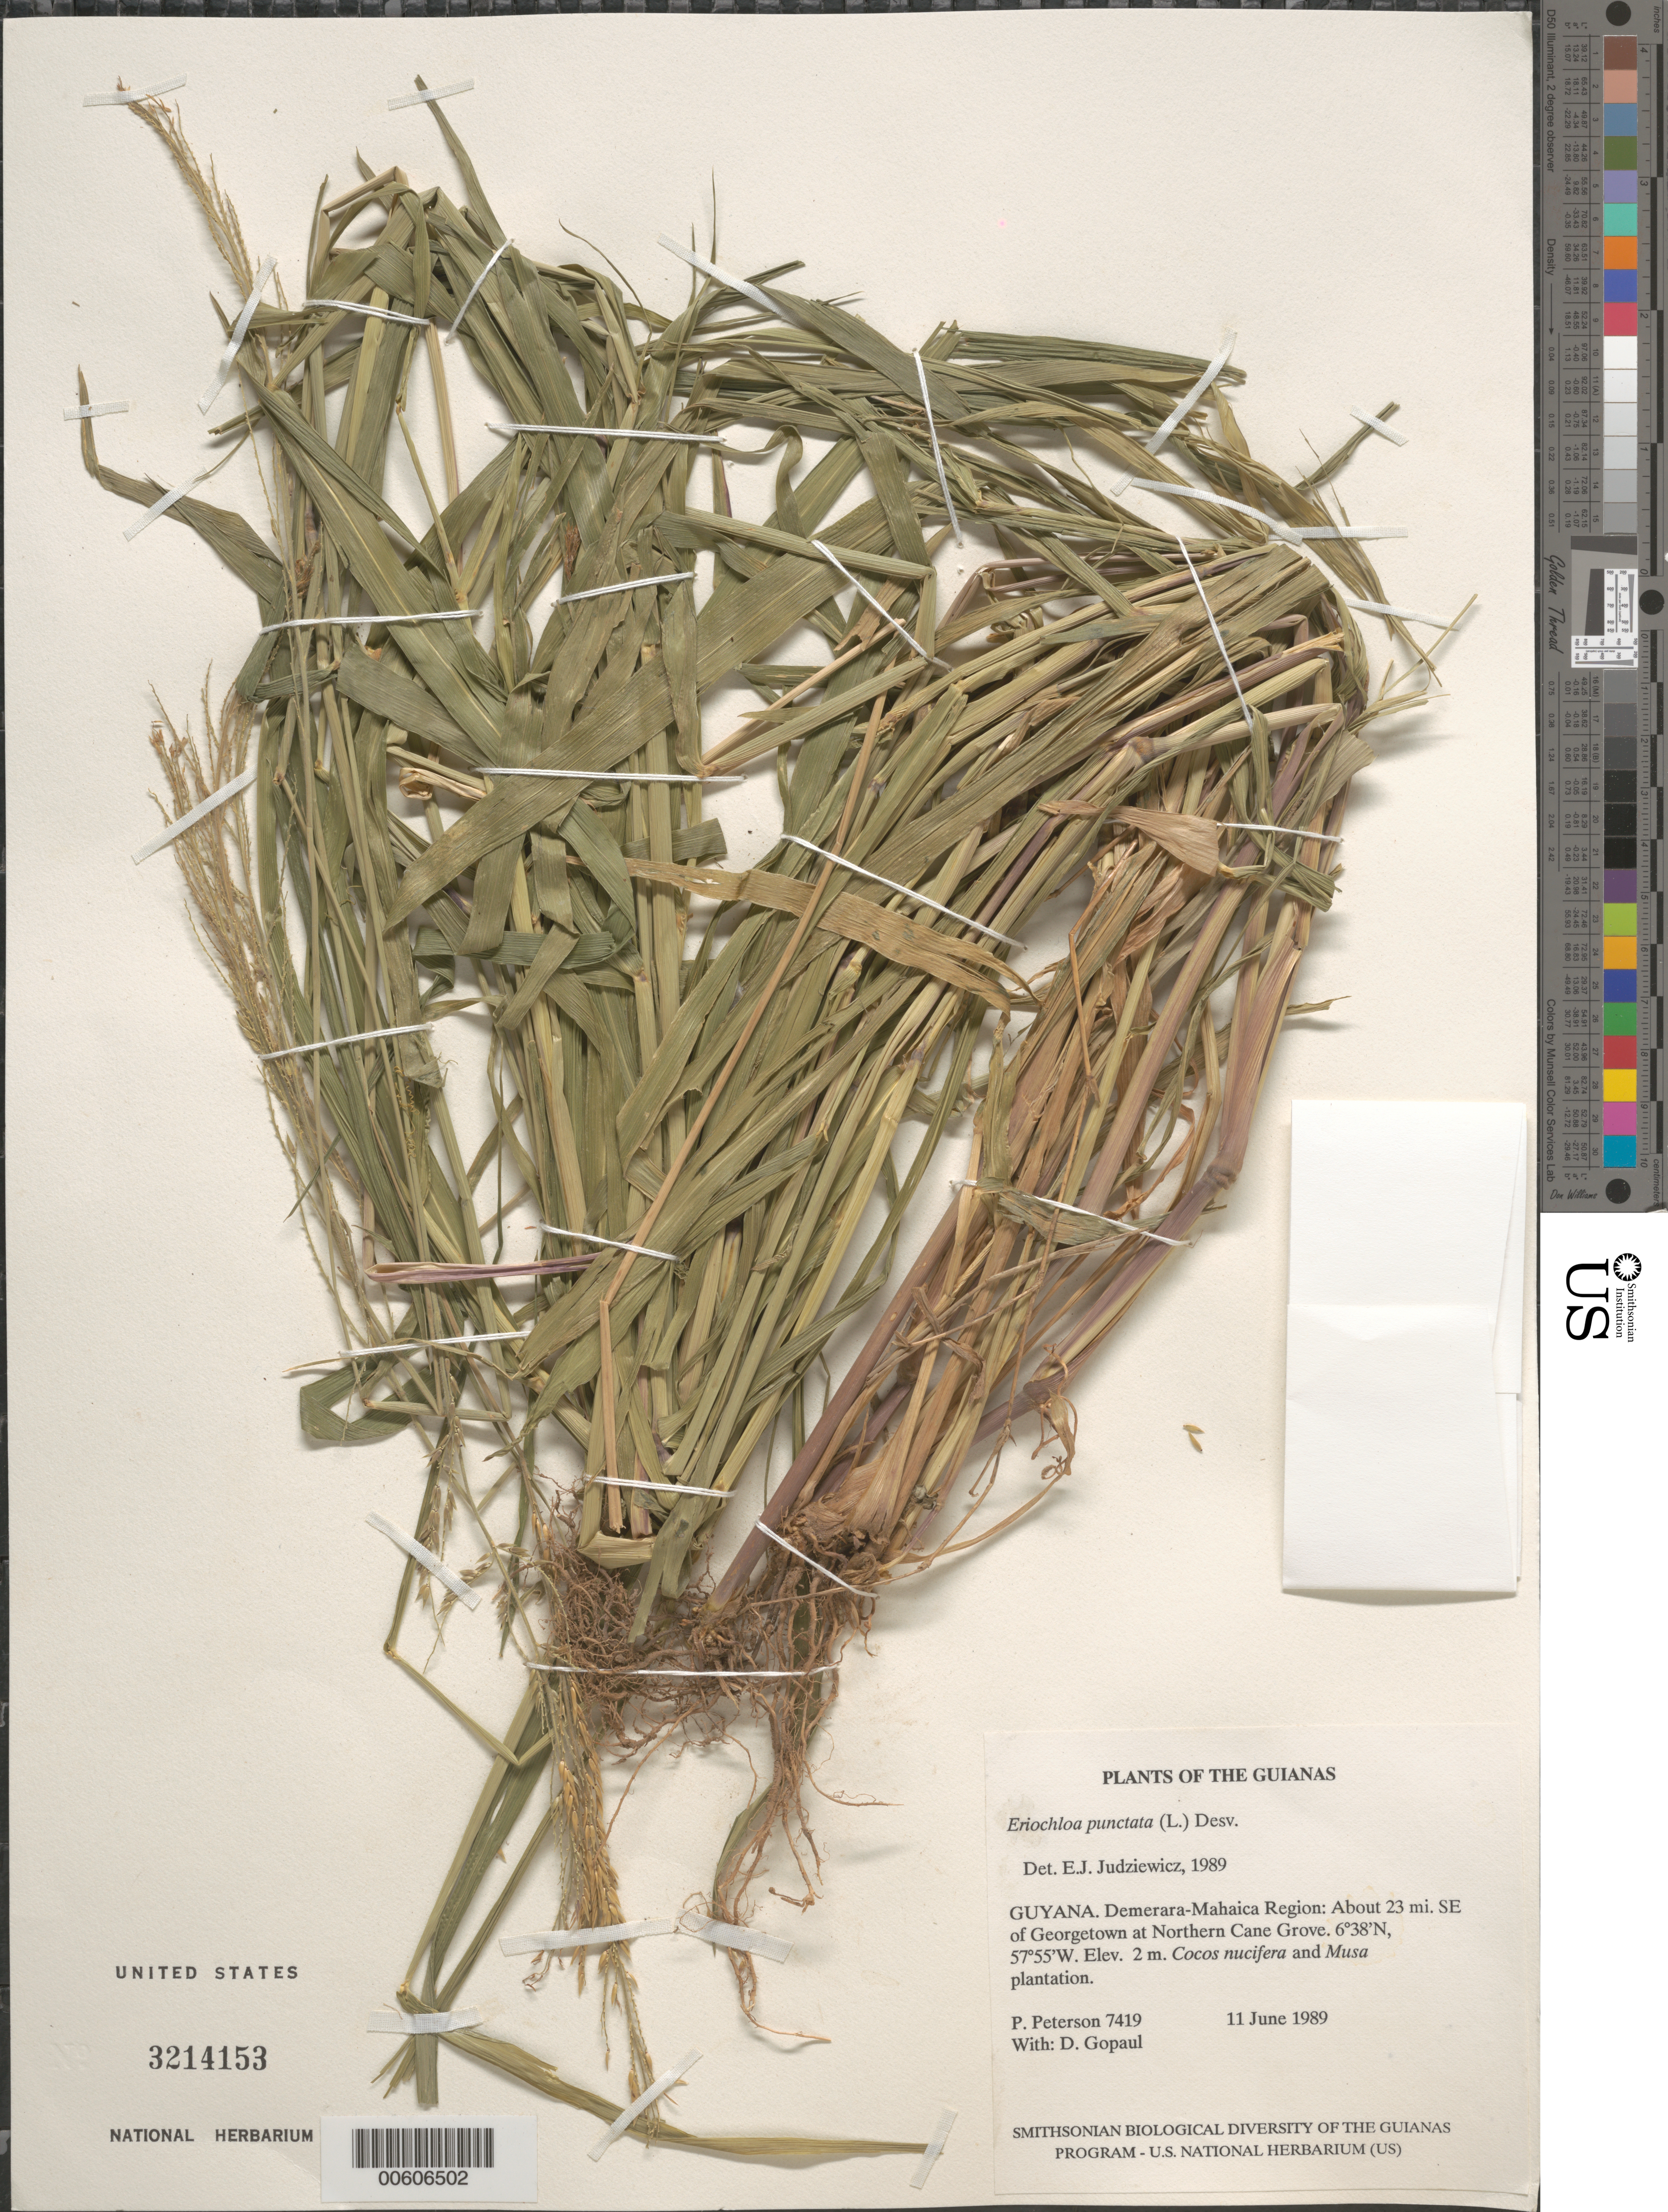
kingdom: Plantae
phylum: Tracheophyta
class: Liliopsida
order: Poales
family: Poaceae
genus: Eriochloa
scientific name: Eriochloa punctata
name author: (L.) Desv. ex Ham.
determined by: Judziewicz, E. J.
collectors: P. M. Peterson & D. Gopaul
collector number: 7419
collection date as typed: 11 June 1989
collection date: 1989-06-11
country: Guyana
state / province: Demerara-Mahaica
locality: About 23 mi. SE of Georgetown at Northern Cane Grove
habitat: Cocos nucifera and Musa plantation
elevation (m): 2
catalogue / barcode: US 3214153